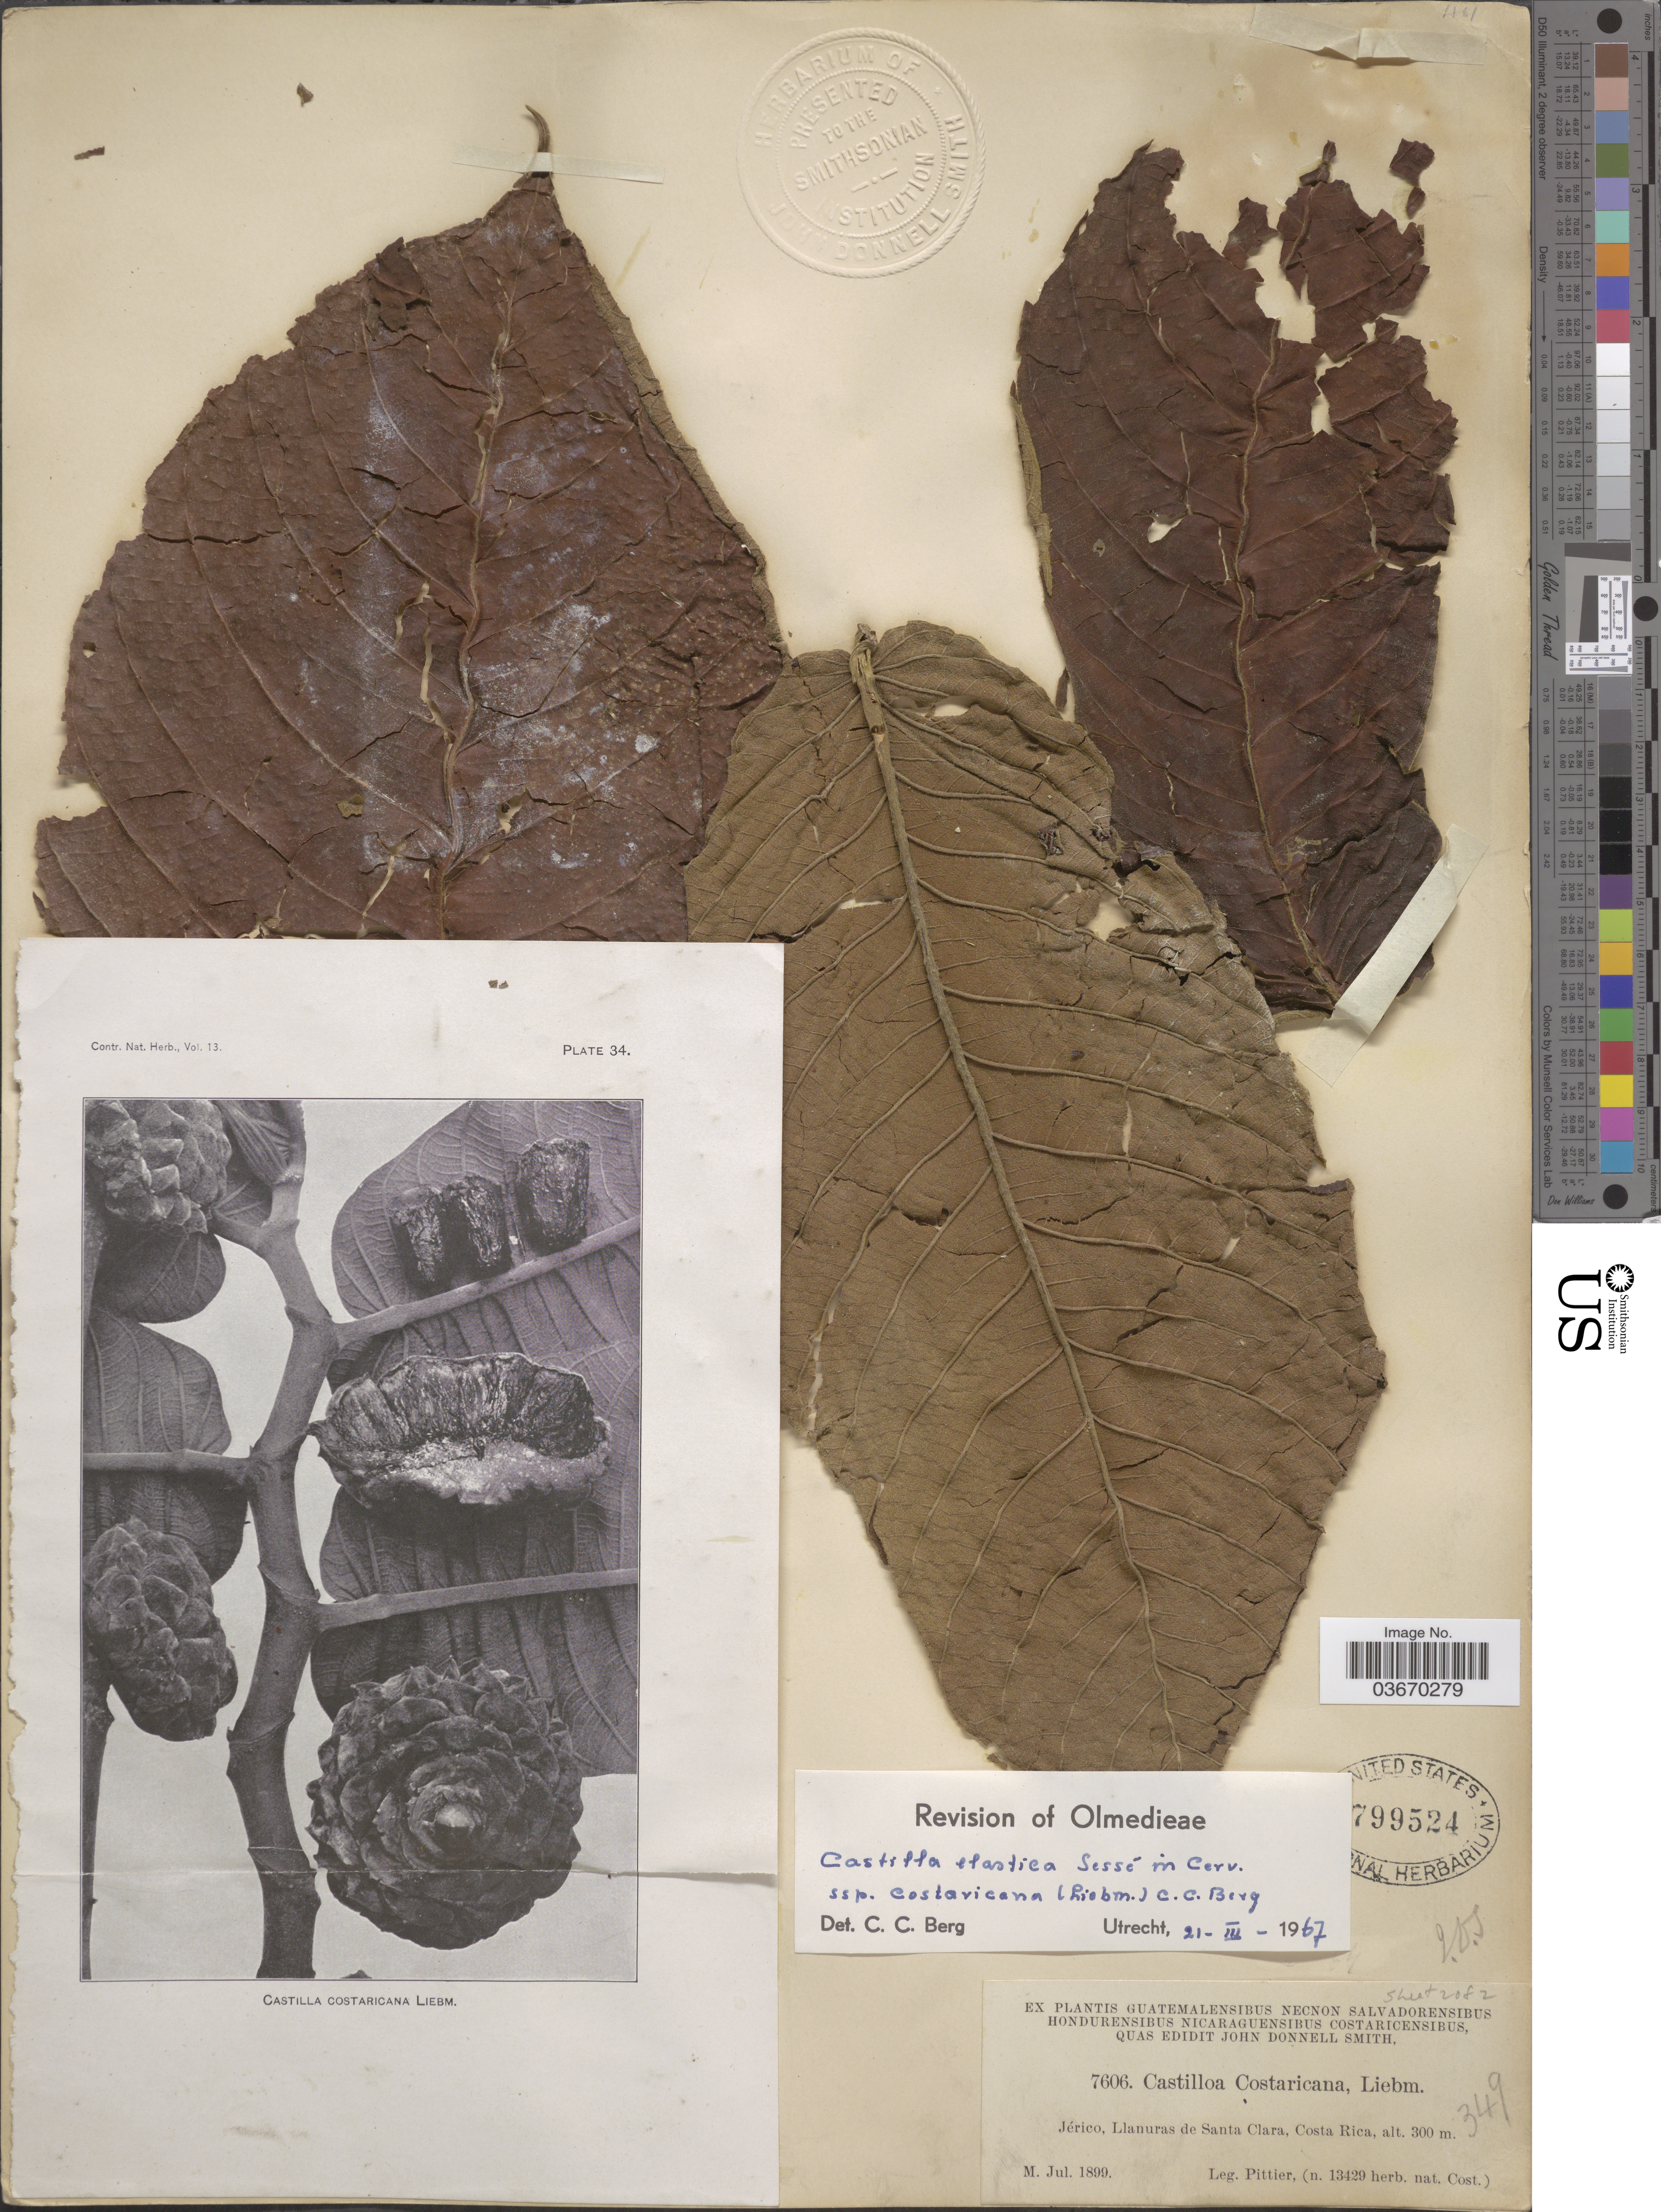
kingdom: Plantae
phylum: Tracheophyta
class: Magnoliopsida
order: Rosales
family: Moraceae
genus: Castilla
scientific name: Castilla elastica subsp. costaricana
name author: (Liebm.) C.C. Berg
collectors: Pittier, --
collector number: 7606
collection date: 1899-07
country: Costa Rica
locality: Jérico, Llanuras de Santa Clara.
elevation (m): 300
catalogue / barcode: US 799524